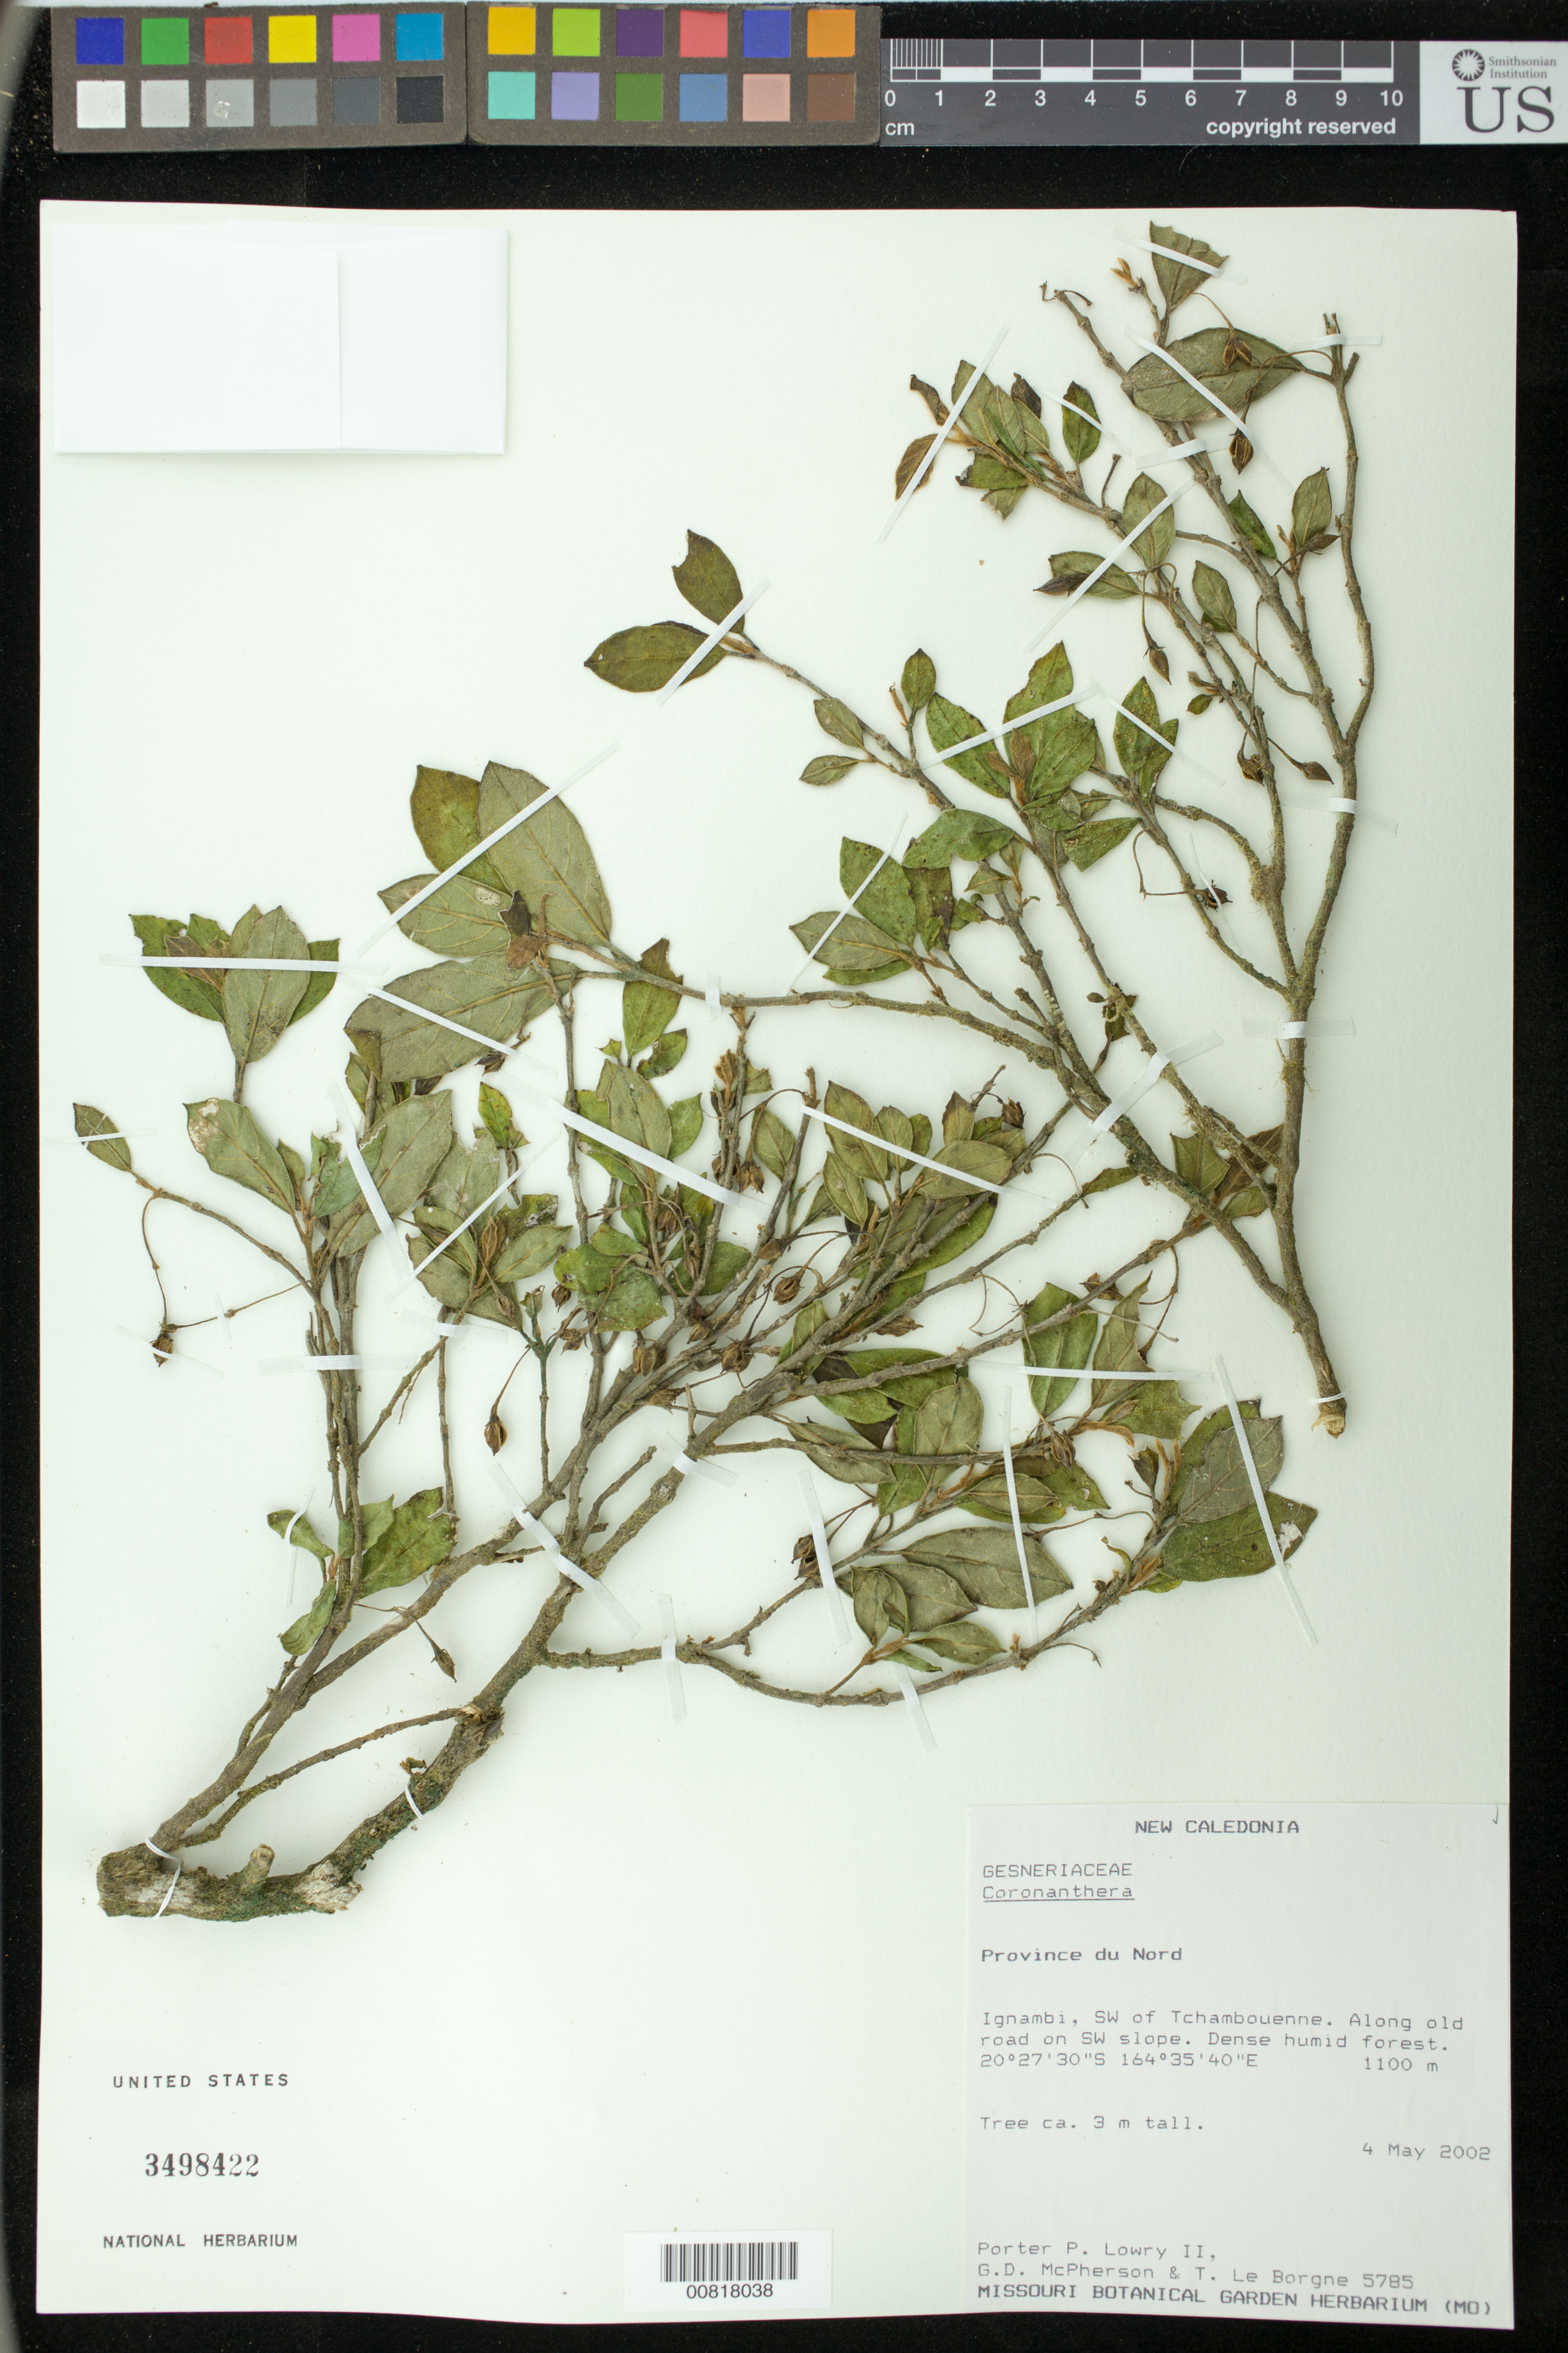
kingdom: Plantae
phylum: Tracheophyta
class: Magnoliopsida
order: Lamiales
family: Gesneriaceae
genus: Coronanthera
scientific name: Coronanthera sp.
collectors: P. P. Lowry, G. D. McPherson & T. Le Borgne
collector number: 5785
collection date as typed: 04 May 2002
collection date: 2002-05-04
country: New Caledonia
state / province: Nord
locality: Province du Nord, Ignambi, SW of Tchambouenne, along old road on SW slope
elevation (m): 1100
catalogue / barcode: US 3498422